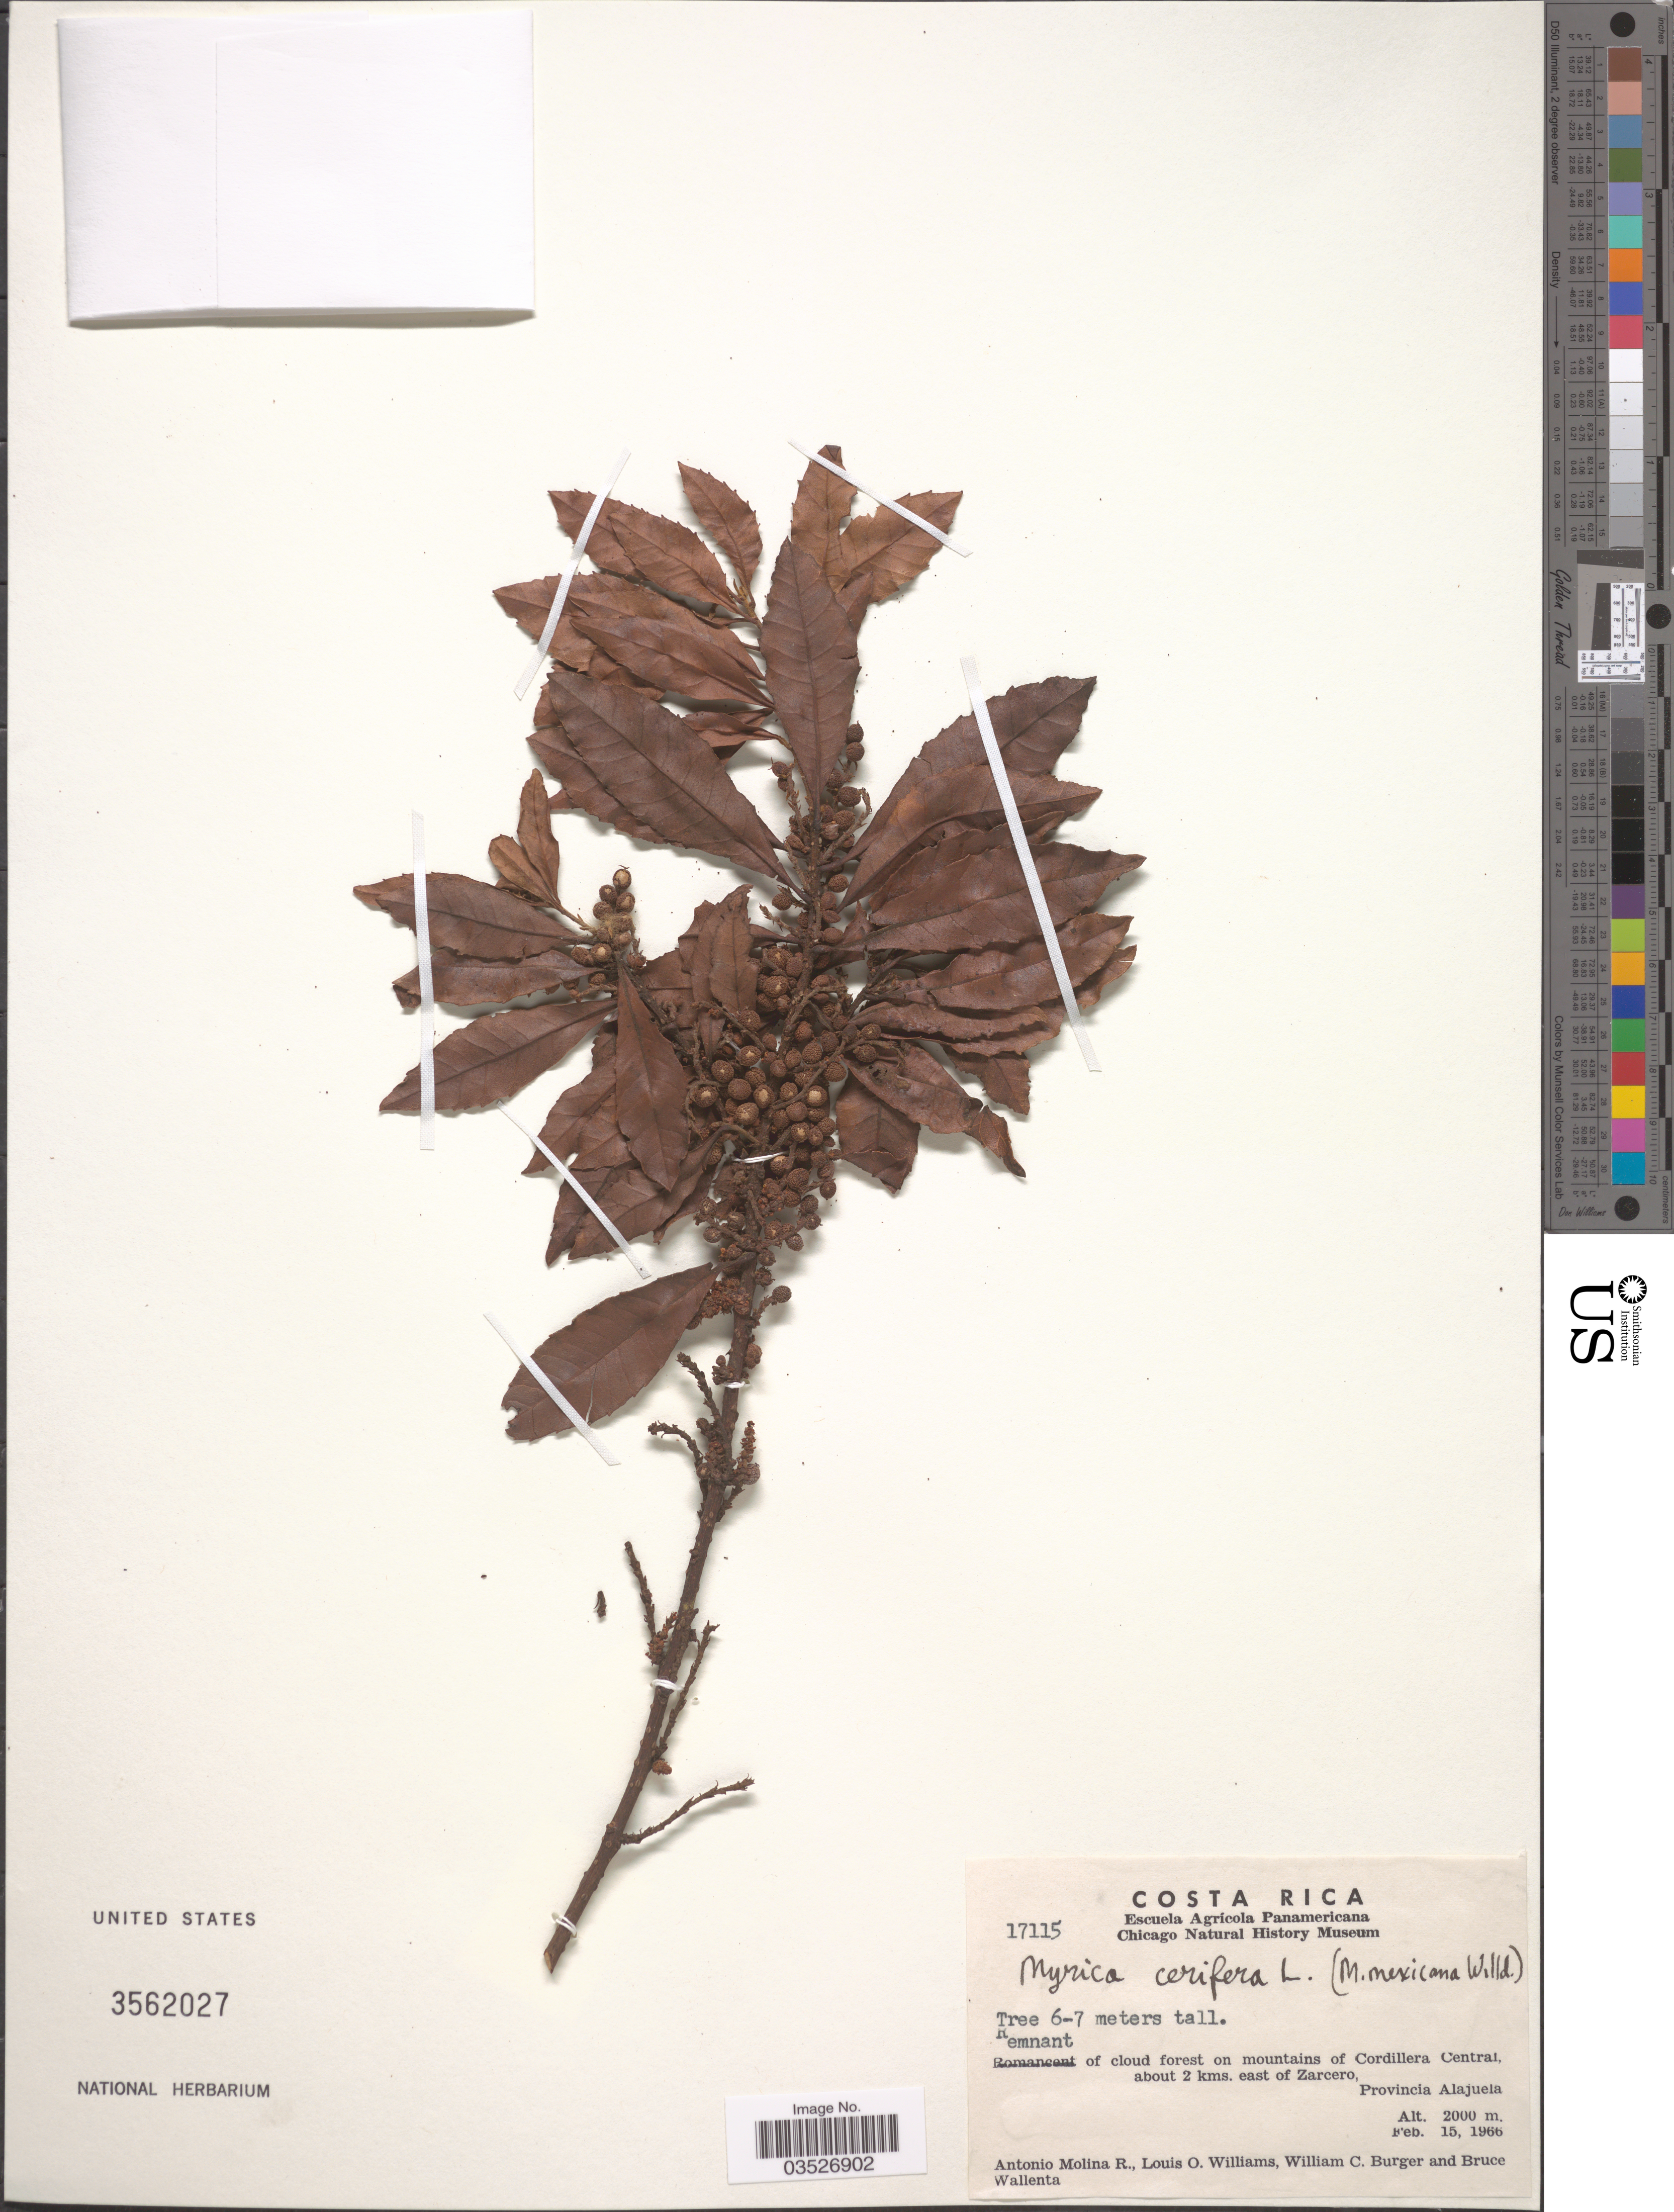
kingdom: Plantae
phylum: Tracheophyta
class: Magnoliopsida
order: Fagales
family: Myricaceae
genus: Myrica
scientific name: Myrica cerifera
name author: L.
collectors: A. Molina R., L. O. Williams, W. Burger & B. Wallenta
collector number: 17115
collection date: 1966-02-15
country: Costa Rica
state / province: Alajuela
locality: Remnant of cloud forest on mountains of Cordillera Central, about 2 kms. east of Zarcero.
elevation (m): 2000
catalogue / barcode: US 3562027